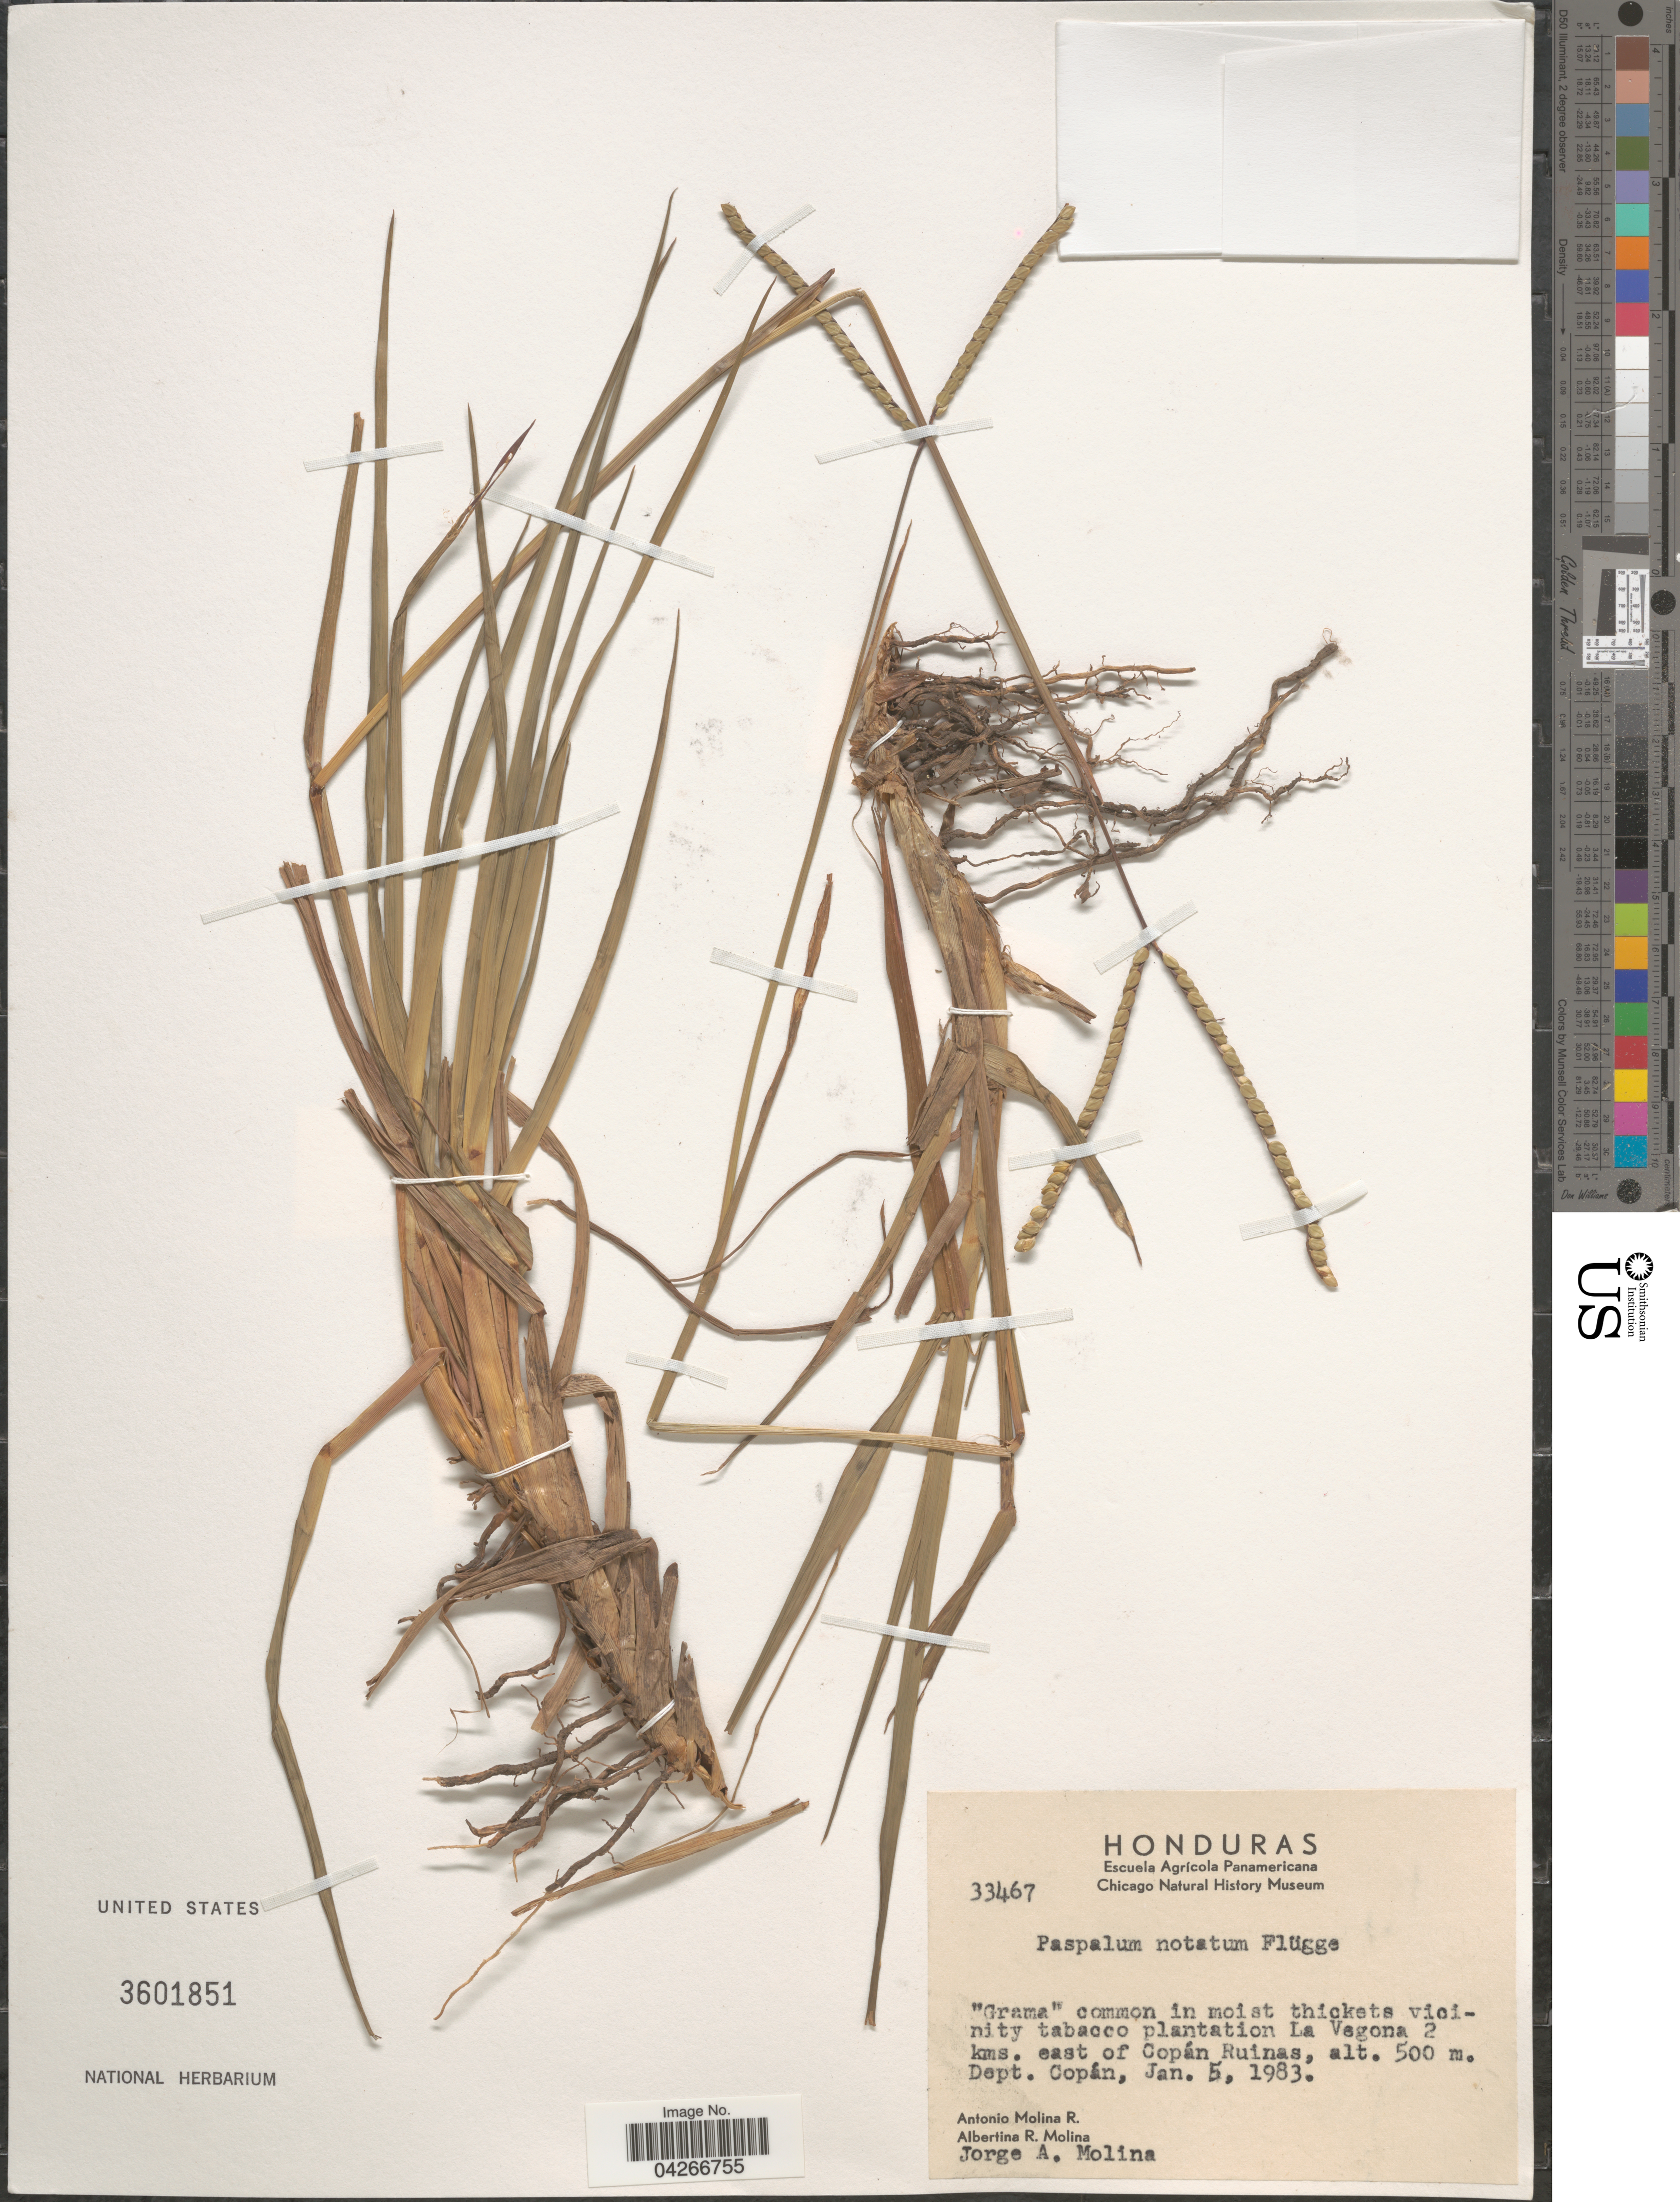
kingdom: Plantae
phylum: Tracheophyta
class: Liliopsida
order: Poales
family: Poaceae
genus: Paspalum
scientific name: Paspalum notatum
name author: Flüggé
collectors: A. Molina R., A. R. Molina & J. Araque Molina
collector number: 33467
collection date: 1983-01-05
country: Honduras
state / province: Copan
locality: Vicinity tabacco plantation La Vegona 2 kms. east of Copán Ruinas, Dept. Copán.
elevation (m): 500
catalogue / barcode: US 3601851